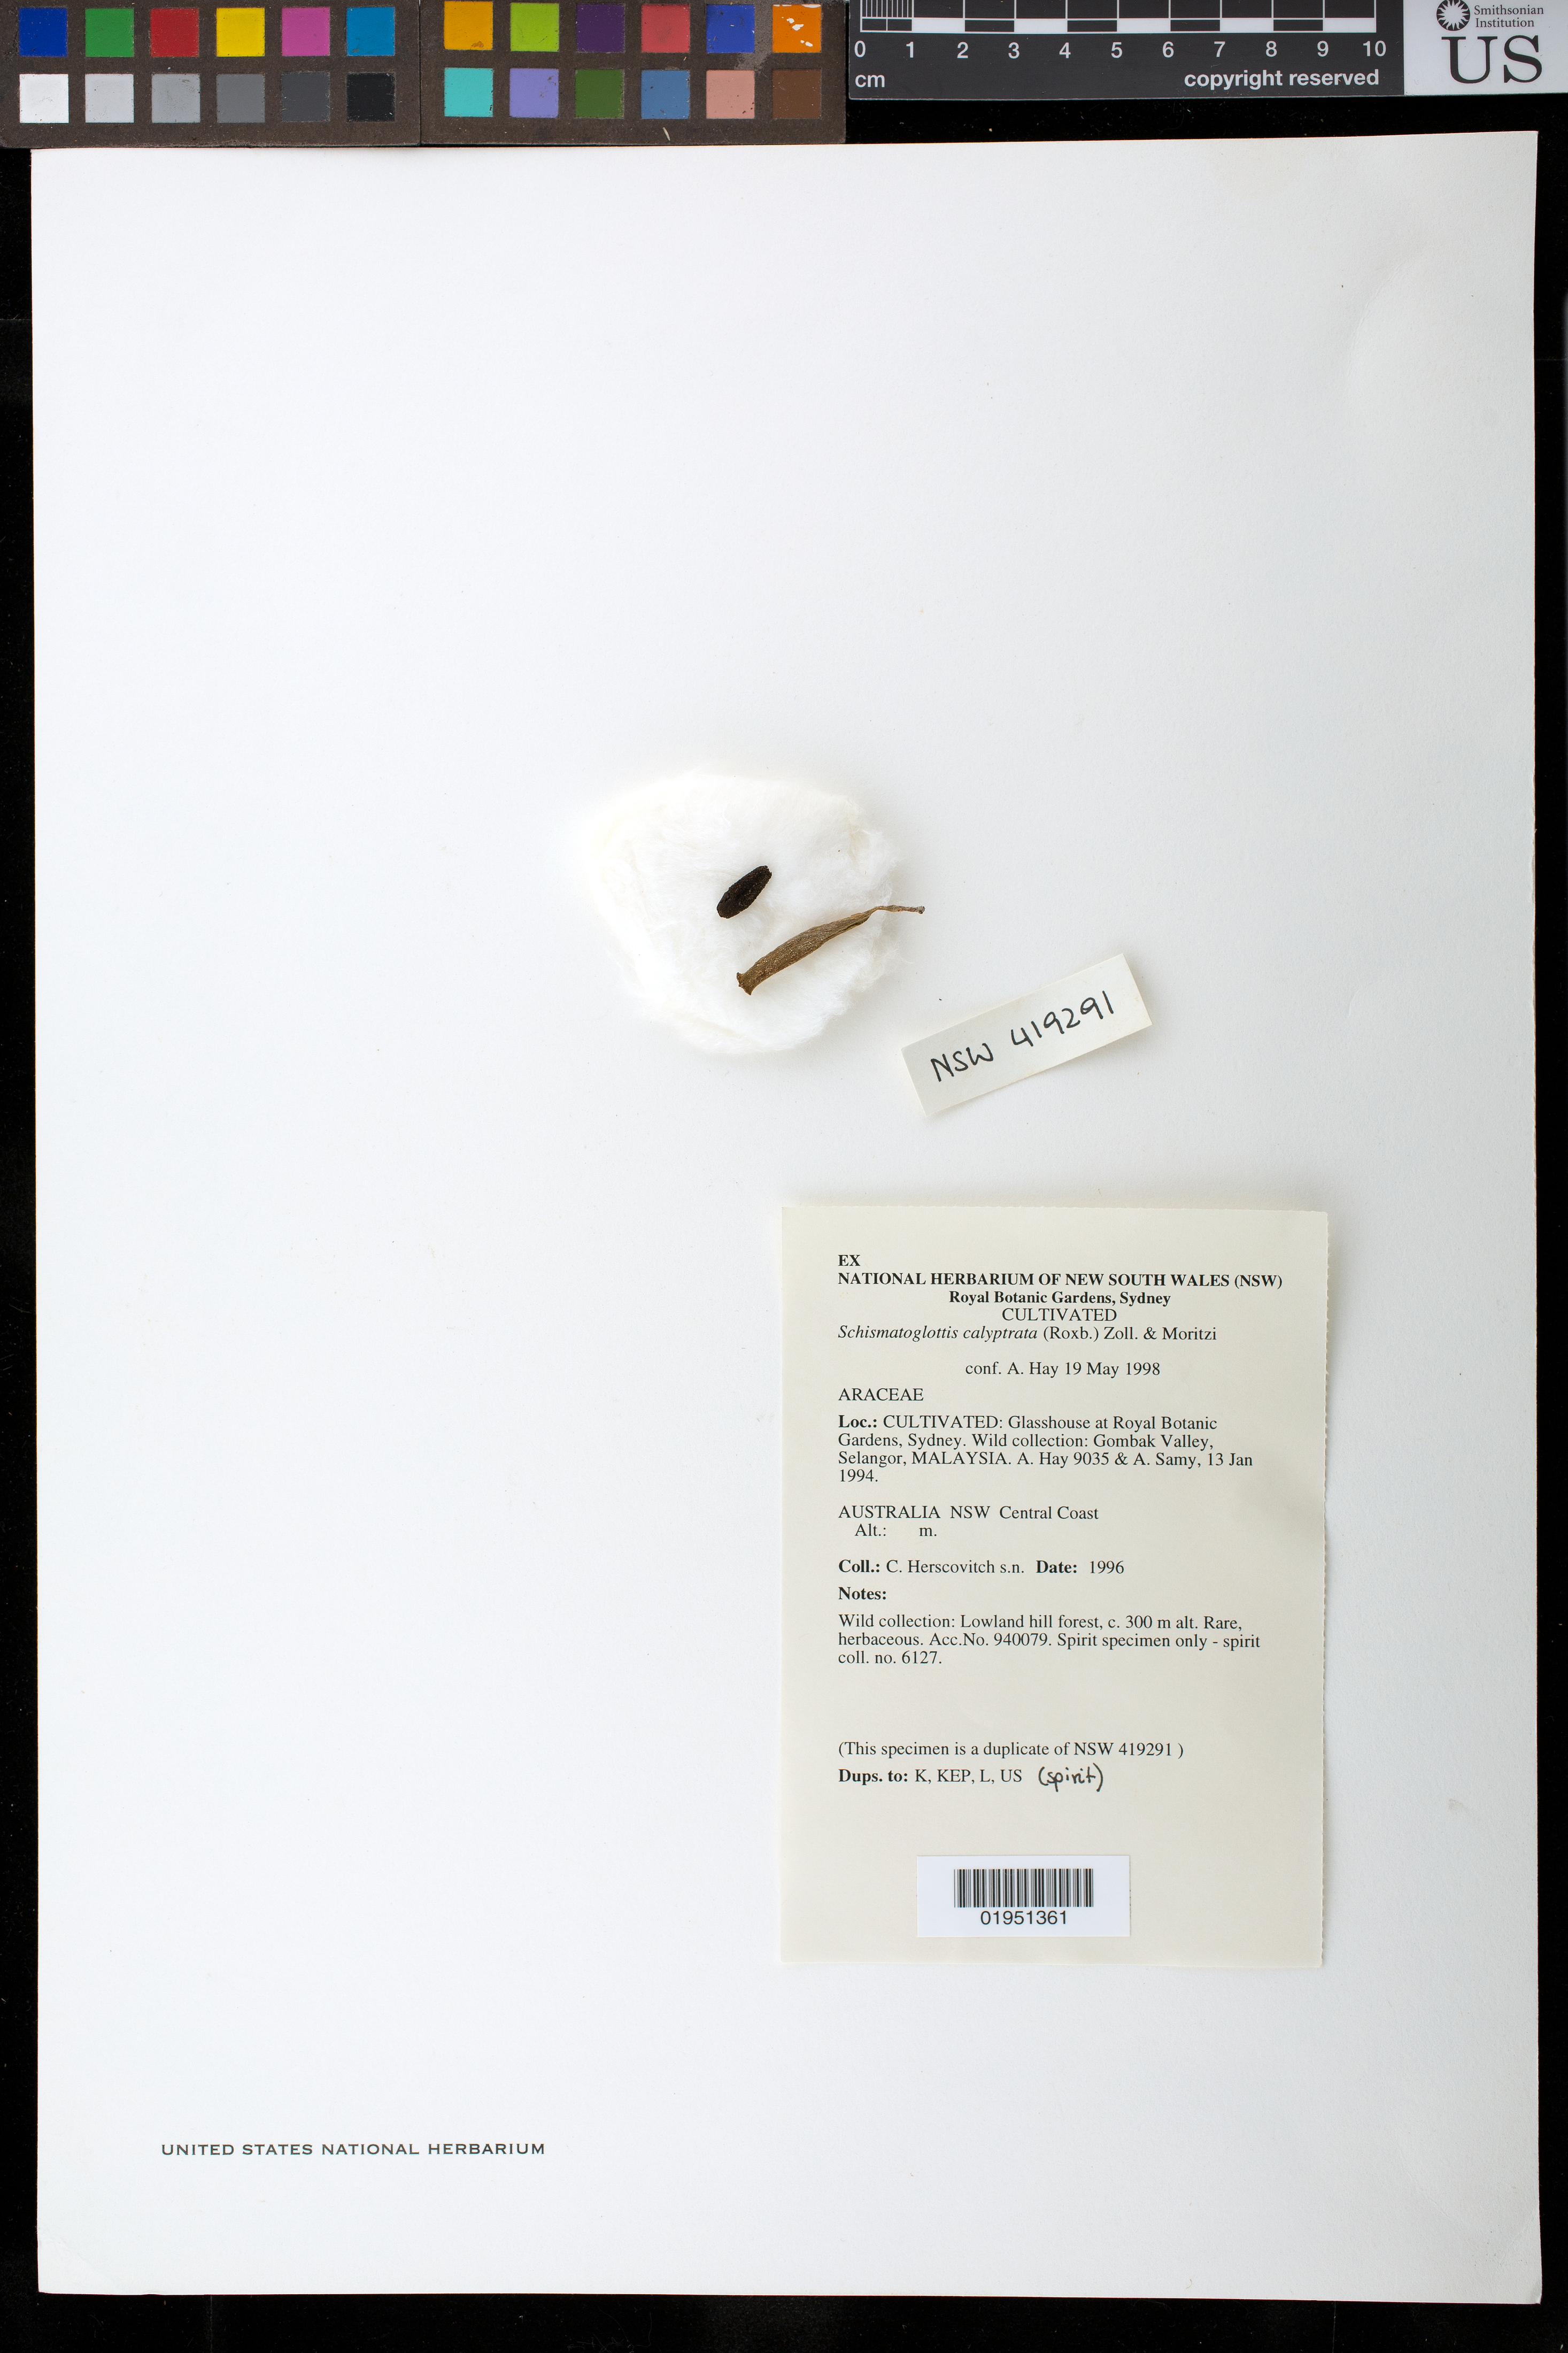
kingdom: Plantae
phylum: Tracheophyta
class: Liliopsida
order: Alismatales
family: Araceae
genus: Schismatoglottis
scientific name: Schismatoglottis calyptrata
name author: Zoll. & Moritzi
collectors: C. Herscovitch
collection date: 1996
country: Australia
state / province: New South Wales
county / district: Central Coast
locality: Glasshouse at Royal Botanic Gardens, Sydney. Wild collection: Gombak Valley, Selangor, Malaysia.